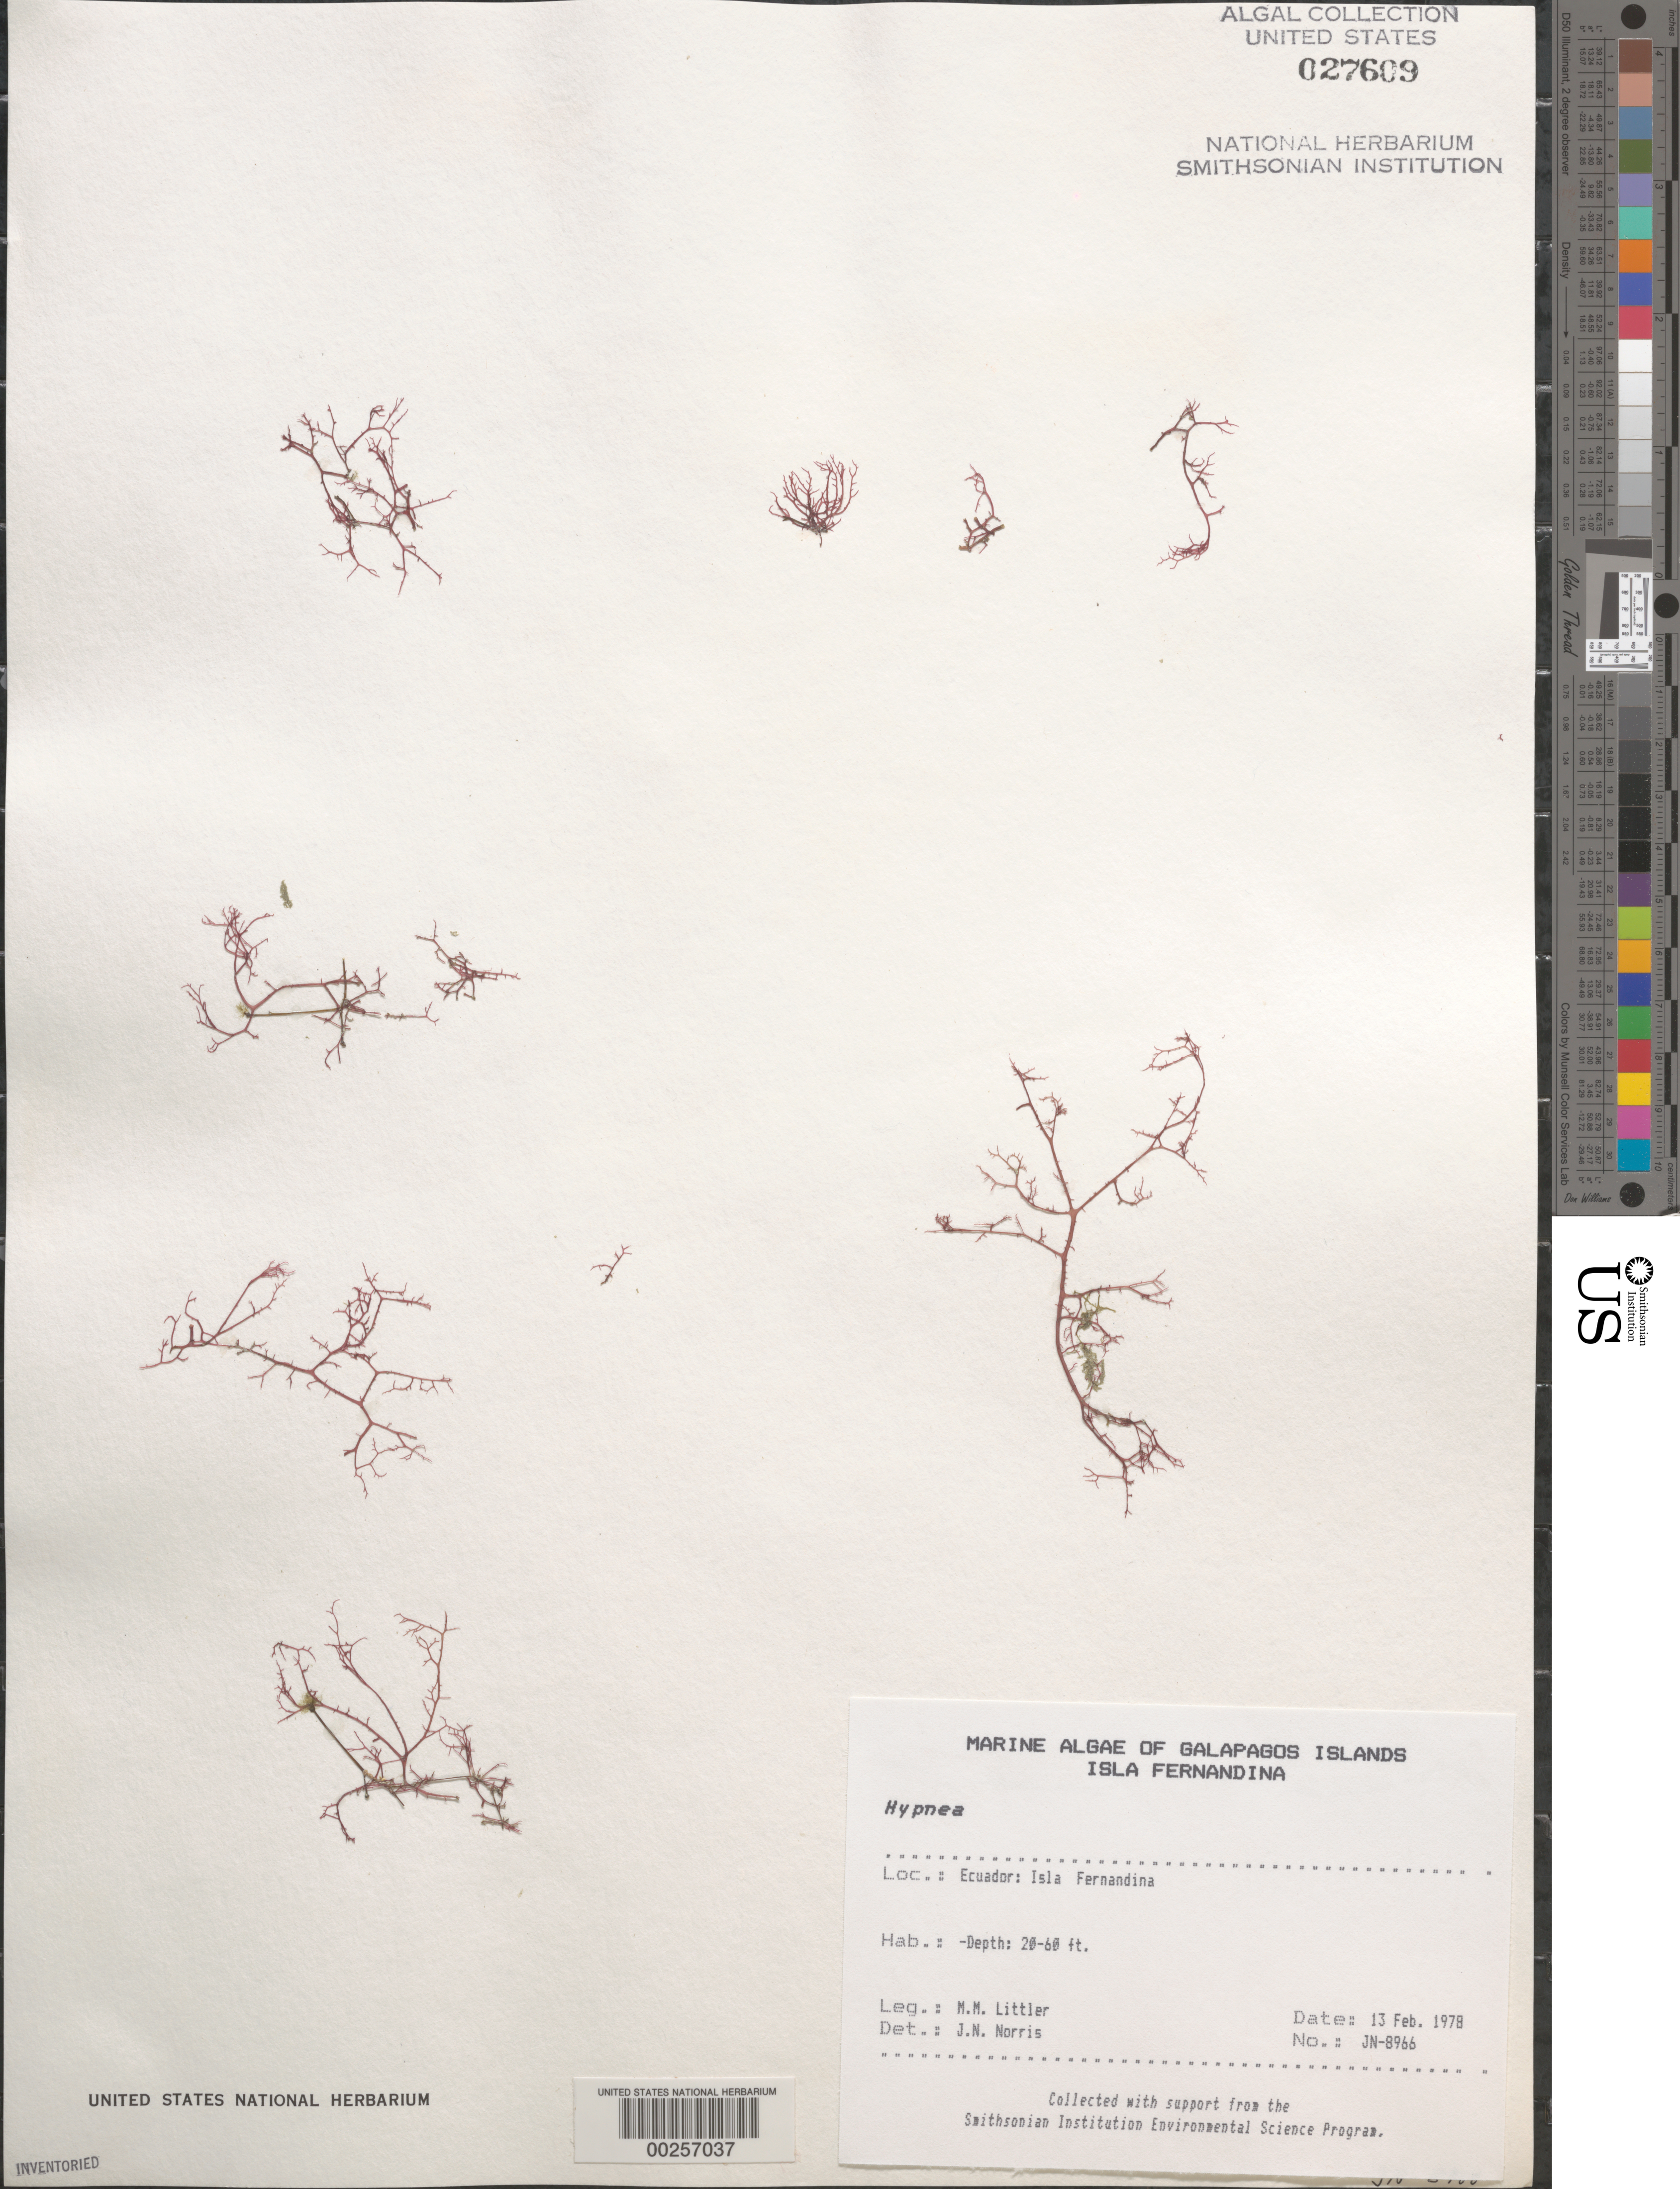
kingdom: Plantae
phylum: Rhodophyta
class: Florideophyceae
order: Gigartinales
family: Cystocloniaceae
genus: Hypnea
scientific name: Hypnea sp.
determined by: Norris, James N.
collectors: M. M. Littler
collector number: JN-8966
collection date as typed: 13 Feb 1978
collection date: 1978-02-13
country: Ecuador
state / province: Colón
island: Fernandina [Narborough]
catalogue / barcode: US 27609